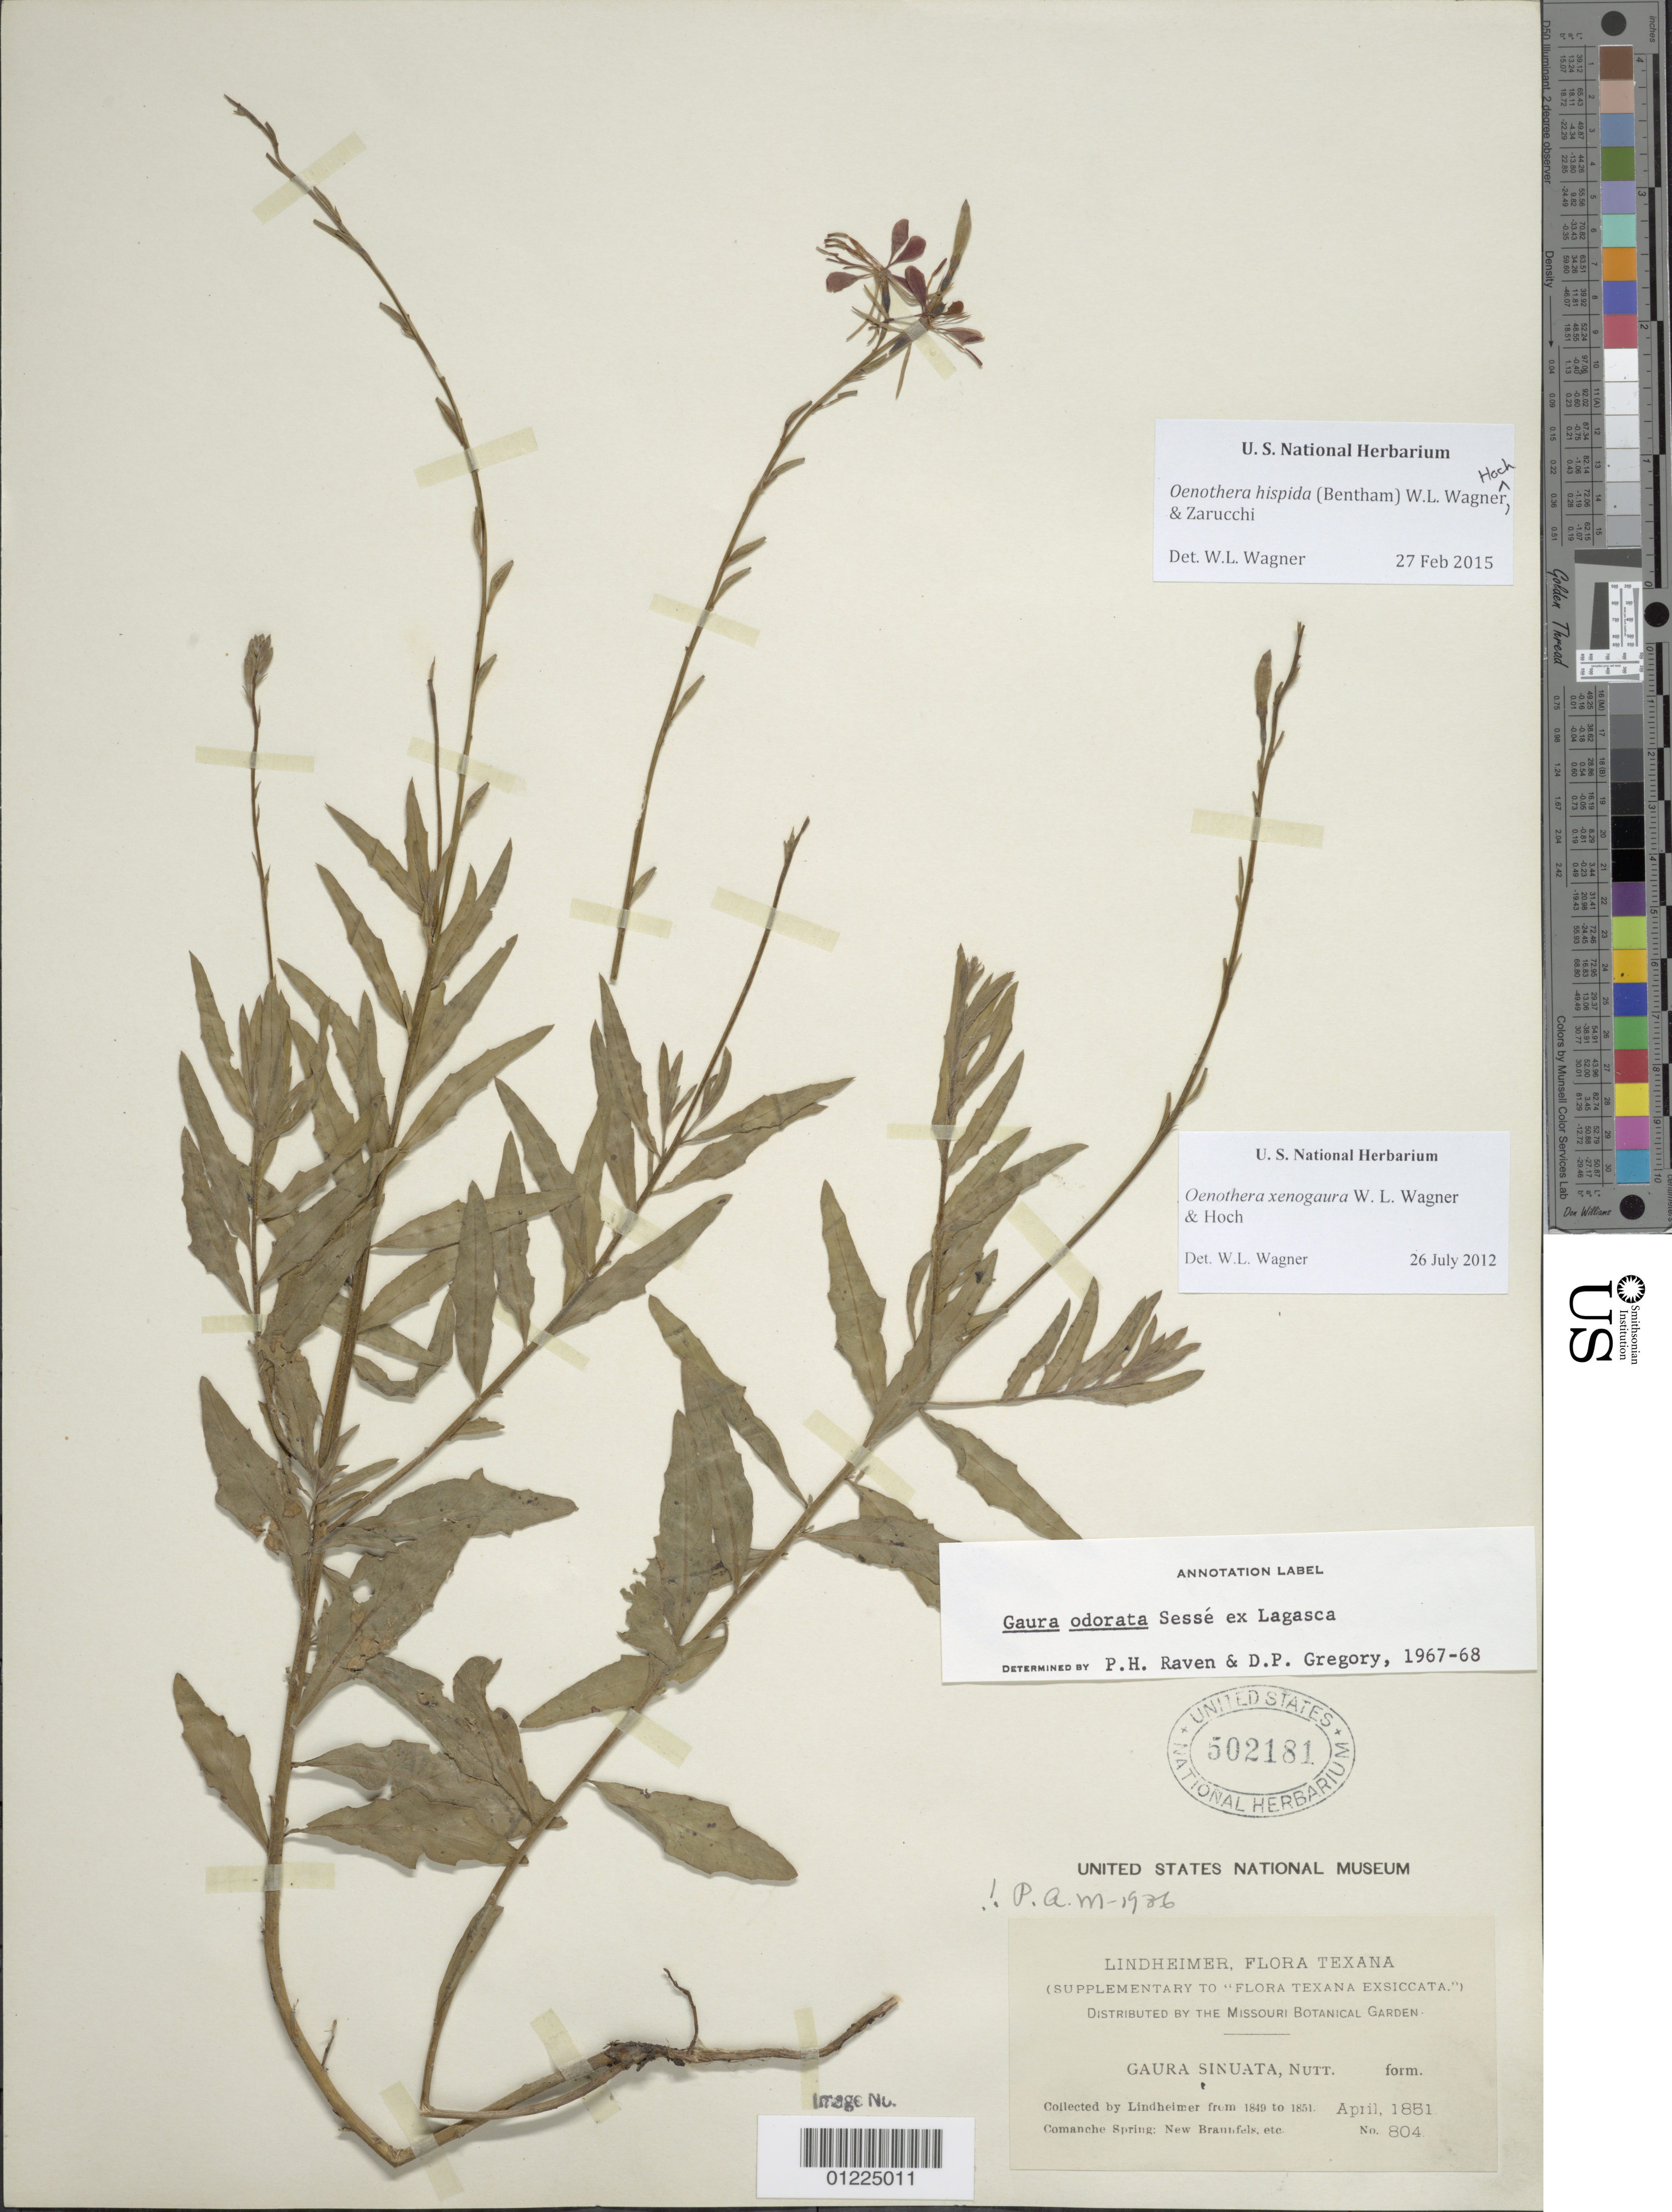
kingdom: Plantae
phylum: Tracheophyta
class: Magnoliopsida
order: Myrtales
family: Onagraceae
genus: Oenothera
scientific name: Oenothera hispida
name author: (Benth.) W.L. Wagner et al.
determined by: Wagner, W. L., (BOT), Smithsonian Institution - National Museum of Natural History (UNITED STATES)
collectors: F. J. Lindheimer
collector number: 804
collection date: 1851-04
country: United States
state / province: Texas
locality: Comanche Spring, New Brannfels.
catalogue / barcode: US 502181